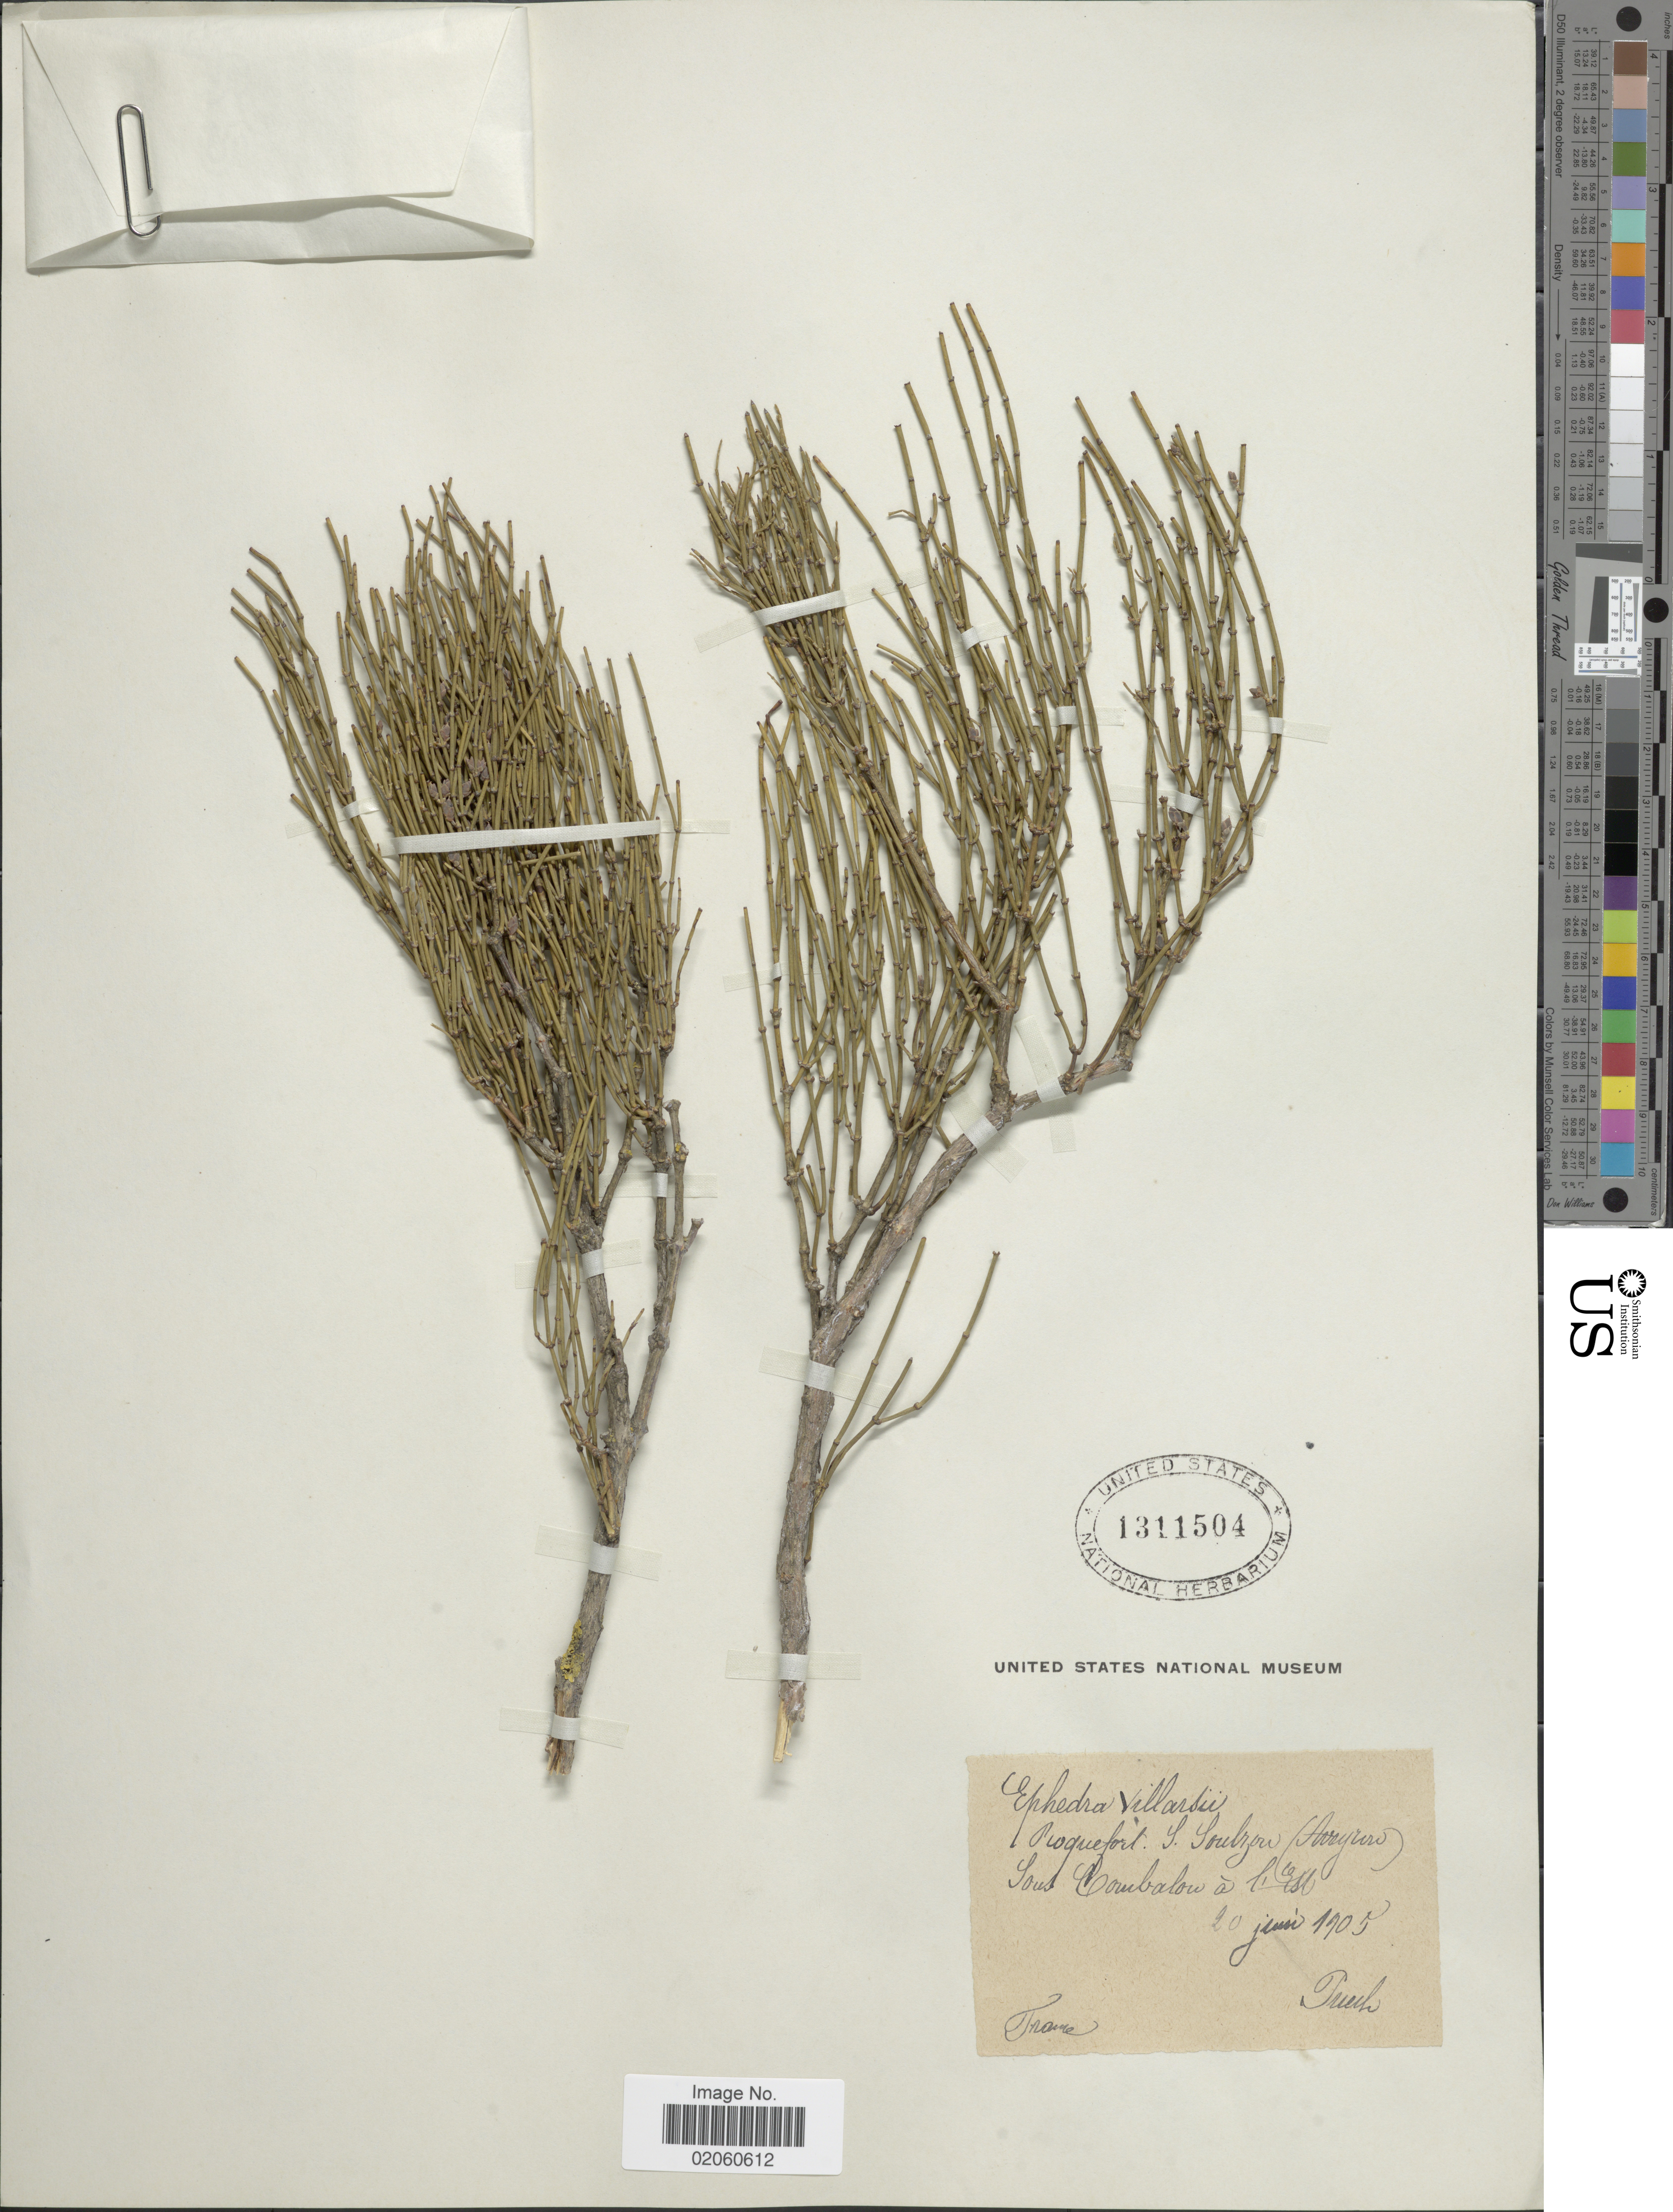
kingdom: Plantae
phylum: Tracheophyta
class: Gnetopsida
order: Ephedrales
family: Ephedraceae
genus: Ephedra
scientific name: Ephedra villarsii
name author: Gren. & Godr.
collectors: Puech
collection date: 1905-06-20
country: France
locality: Proquefort. S. Soulzou (Avoyrero), Sous Combalon a L'est. [interpreted]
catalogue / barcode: US 1311504